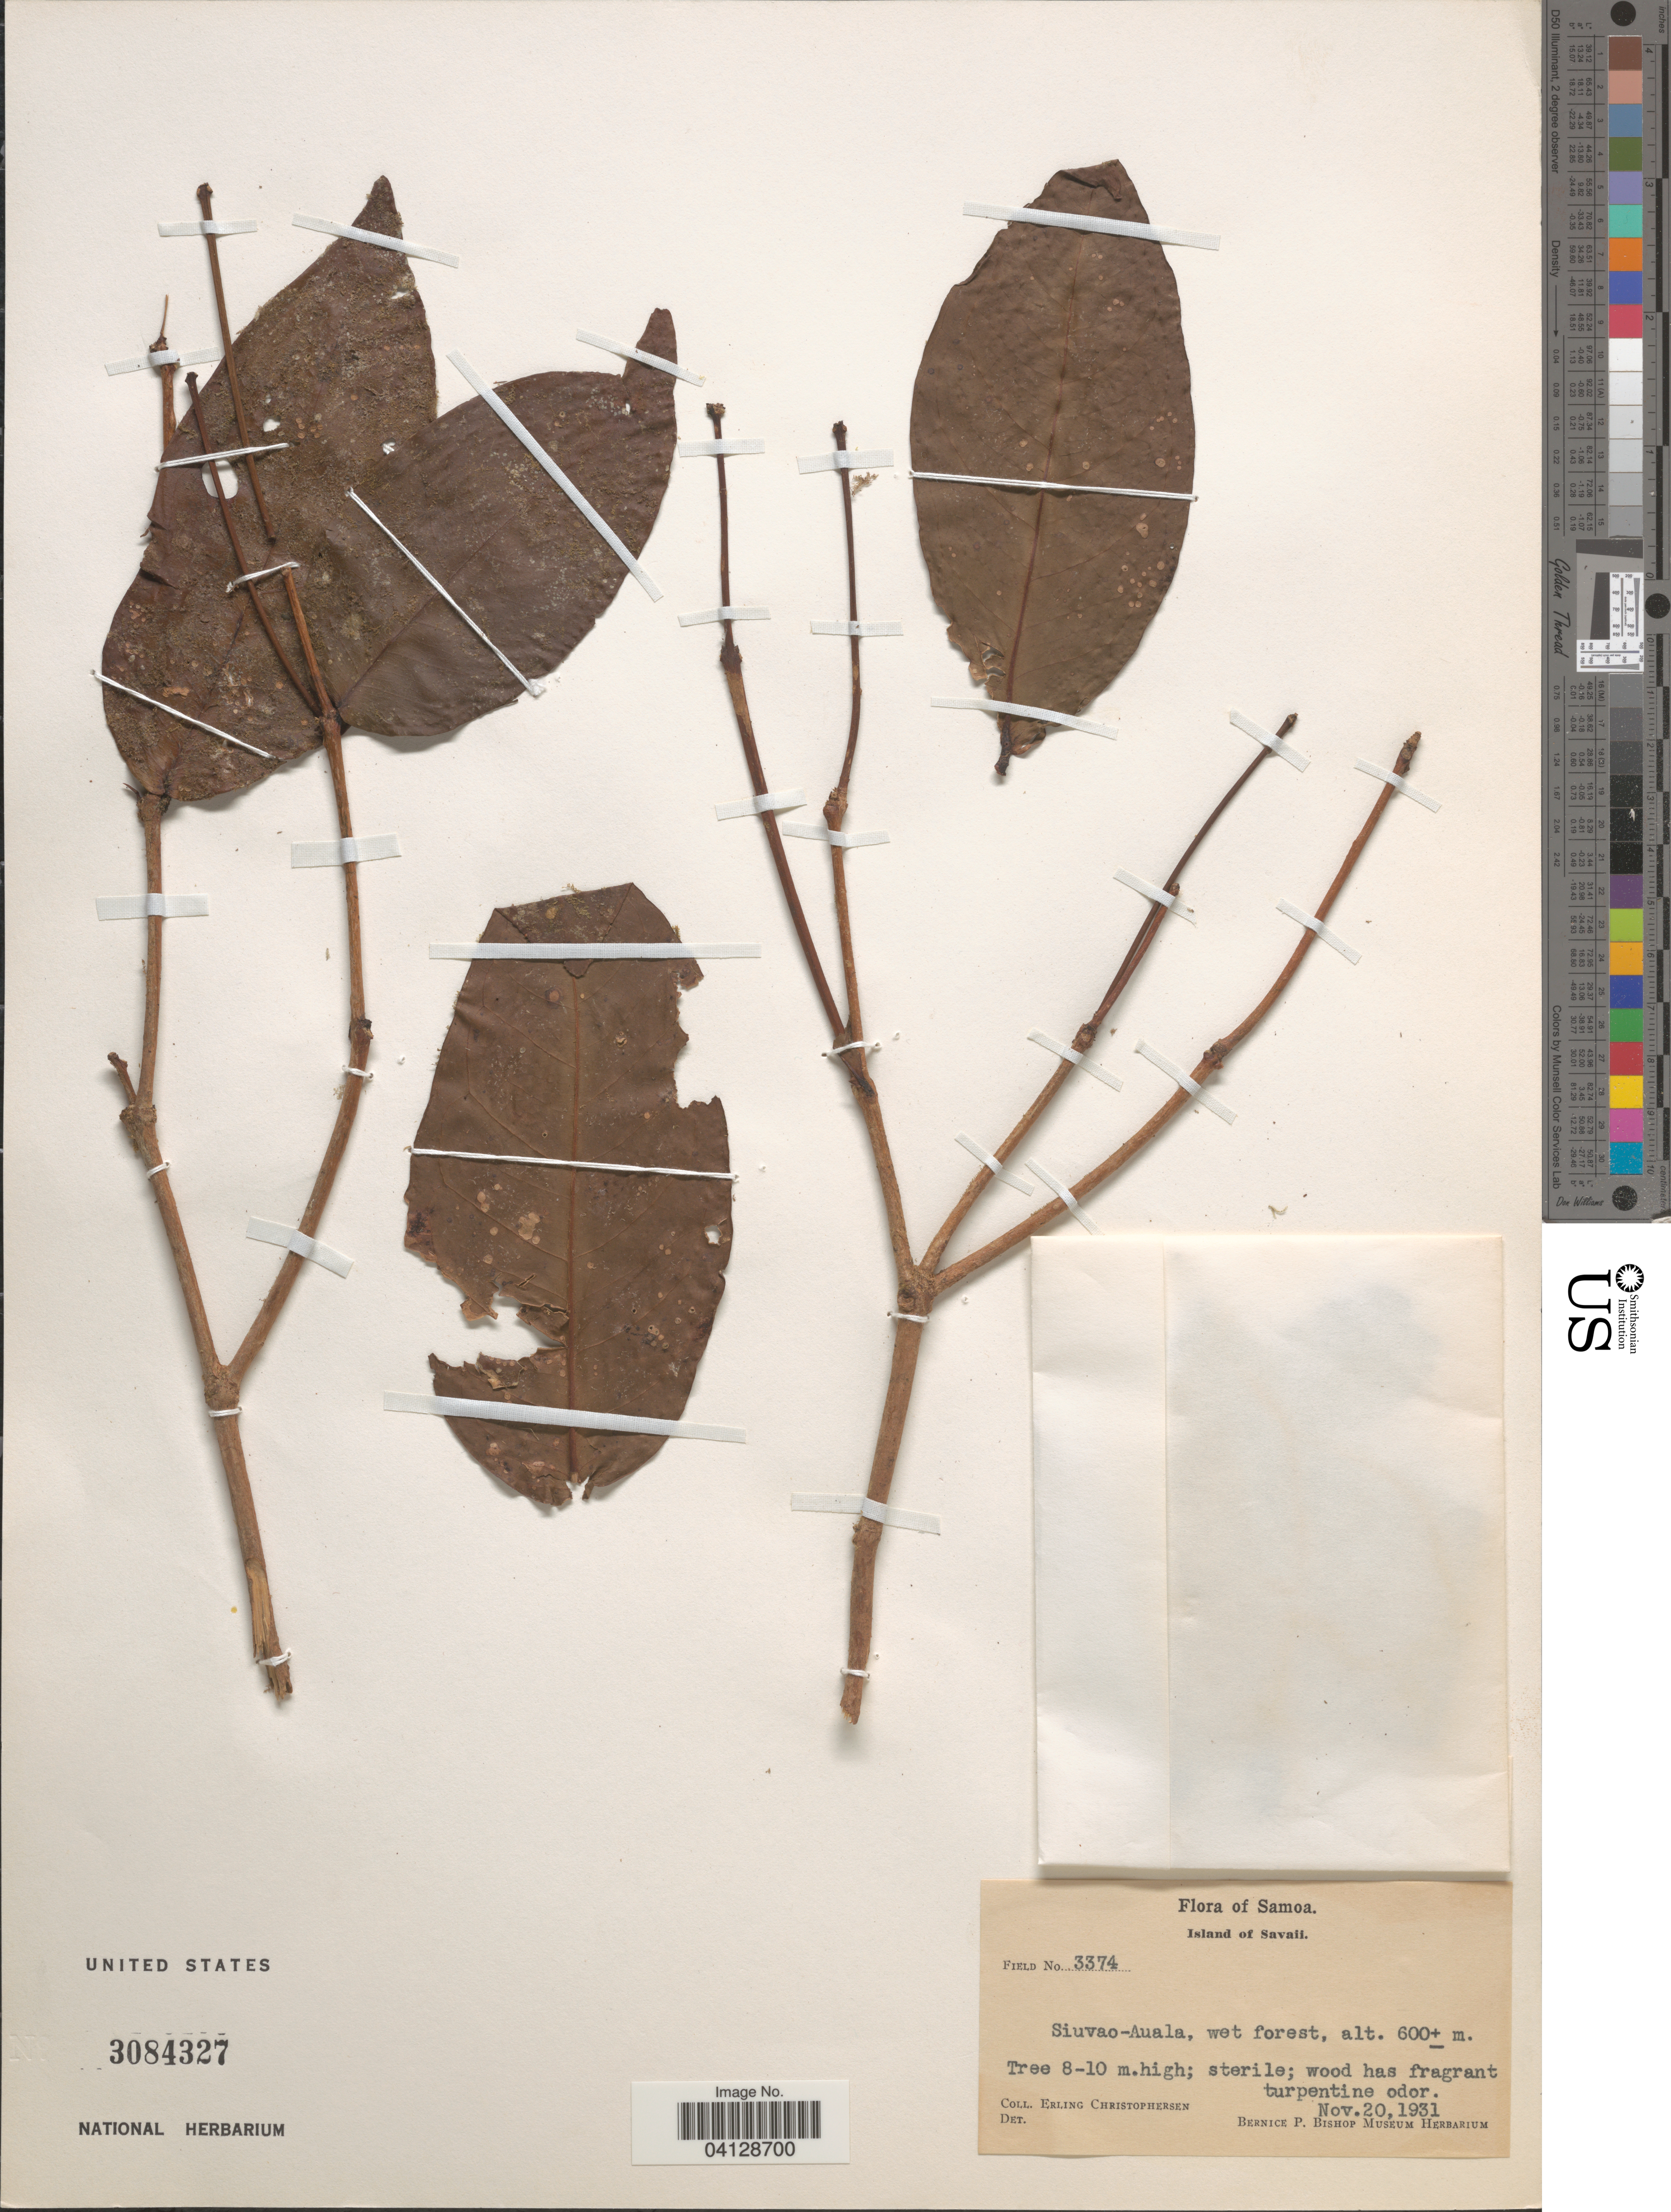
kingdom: Plantae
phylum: Tracheophyta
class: Magnoliopsida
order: Myrtales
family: Myrtaceae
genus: Syzygium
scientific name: Syzygium samarangense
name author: (Blume) Merr. & L.M. Perry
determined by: Whistler, W. A.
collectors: E. Christophersen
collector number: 3374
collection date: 1931-11-20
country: Samoa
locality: Samoa. Island of Savaii. Siuvao-Auala.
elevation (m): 600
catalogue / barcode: US 3084327